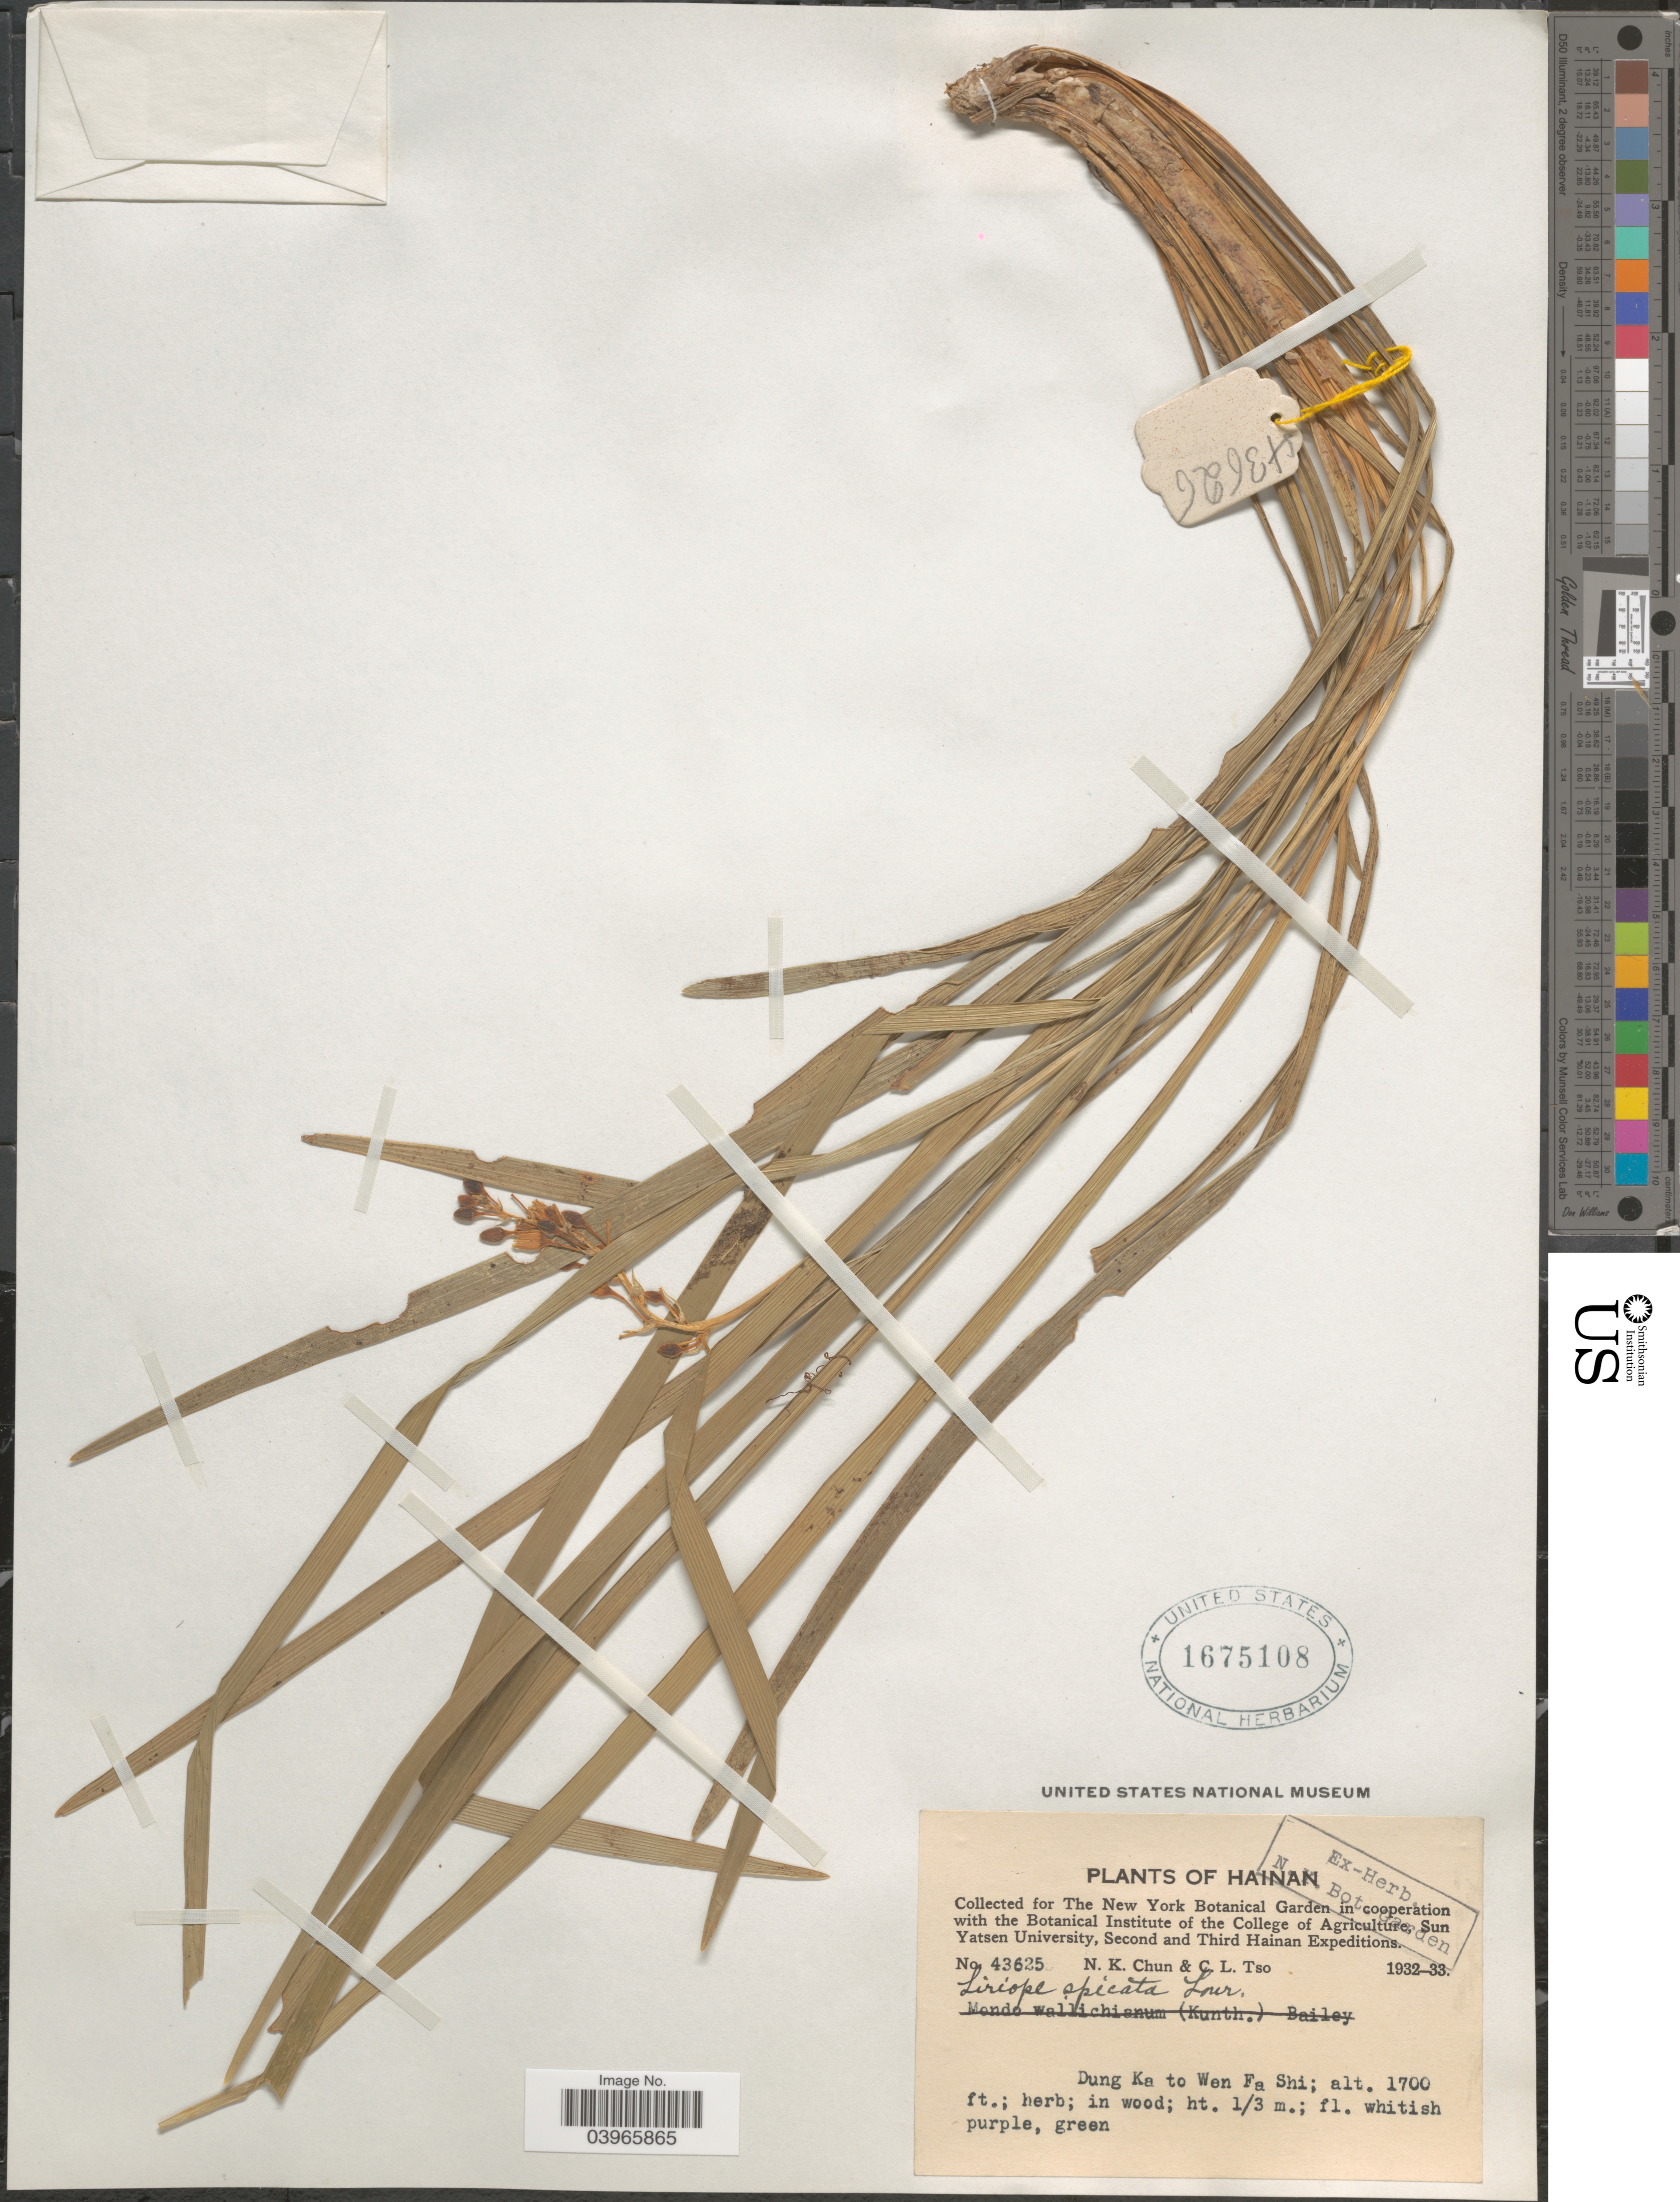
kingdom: Plantae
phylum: Tracheophyta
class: Liliopsida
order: Asparagales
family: Asparagaceae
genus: Ophiopogon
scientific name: Ophiopogon sp.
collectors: N. K. Chun & C. Tso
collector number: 43625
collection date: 1932/1933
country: China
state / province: Hainan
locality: Dung Ka to Wen Fa Shi.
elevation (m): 518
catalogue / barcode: US 1675108